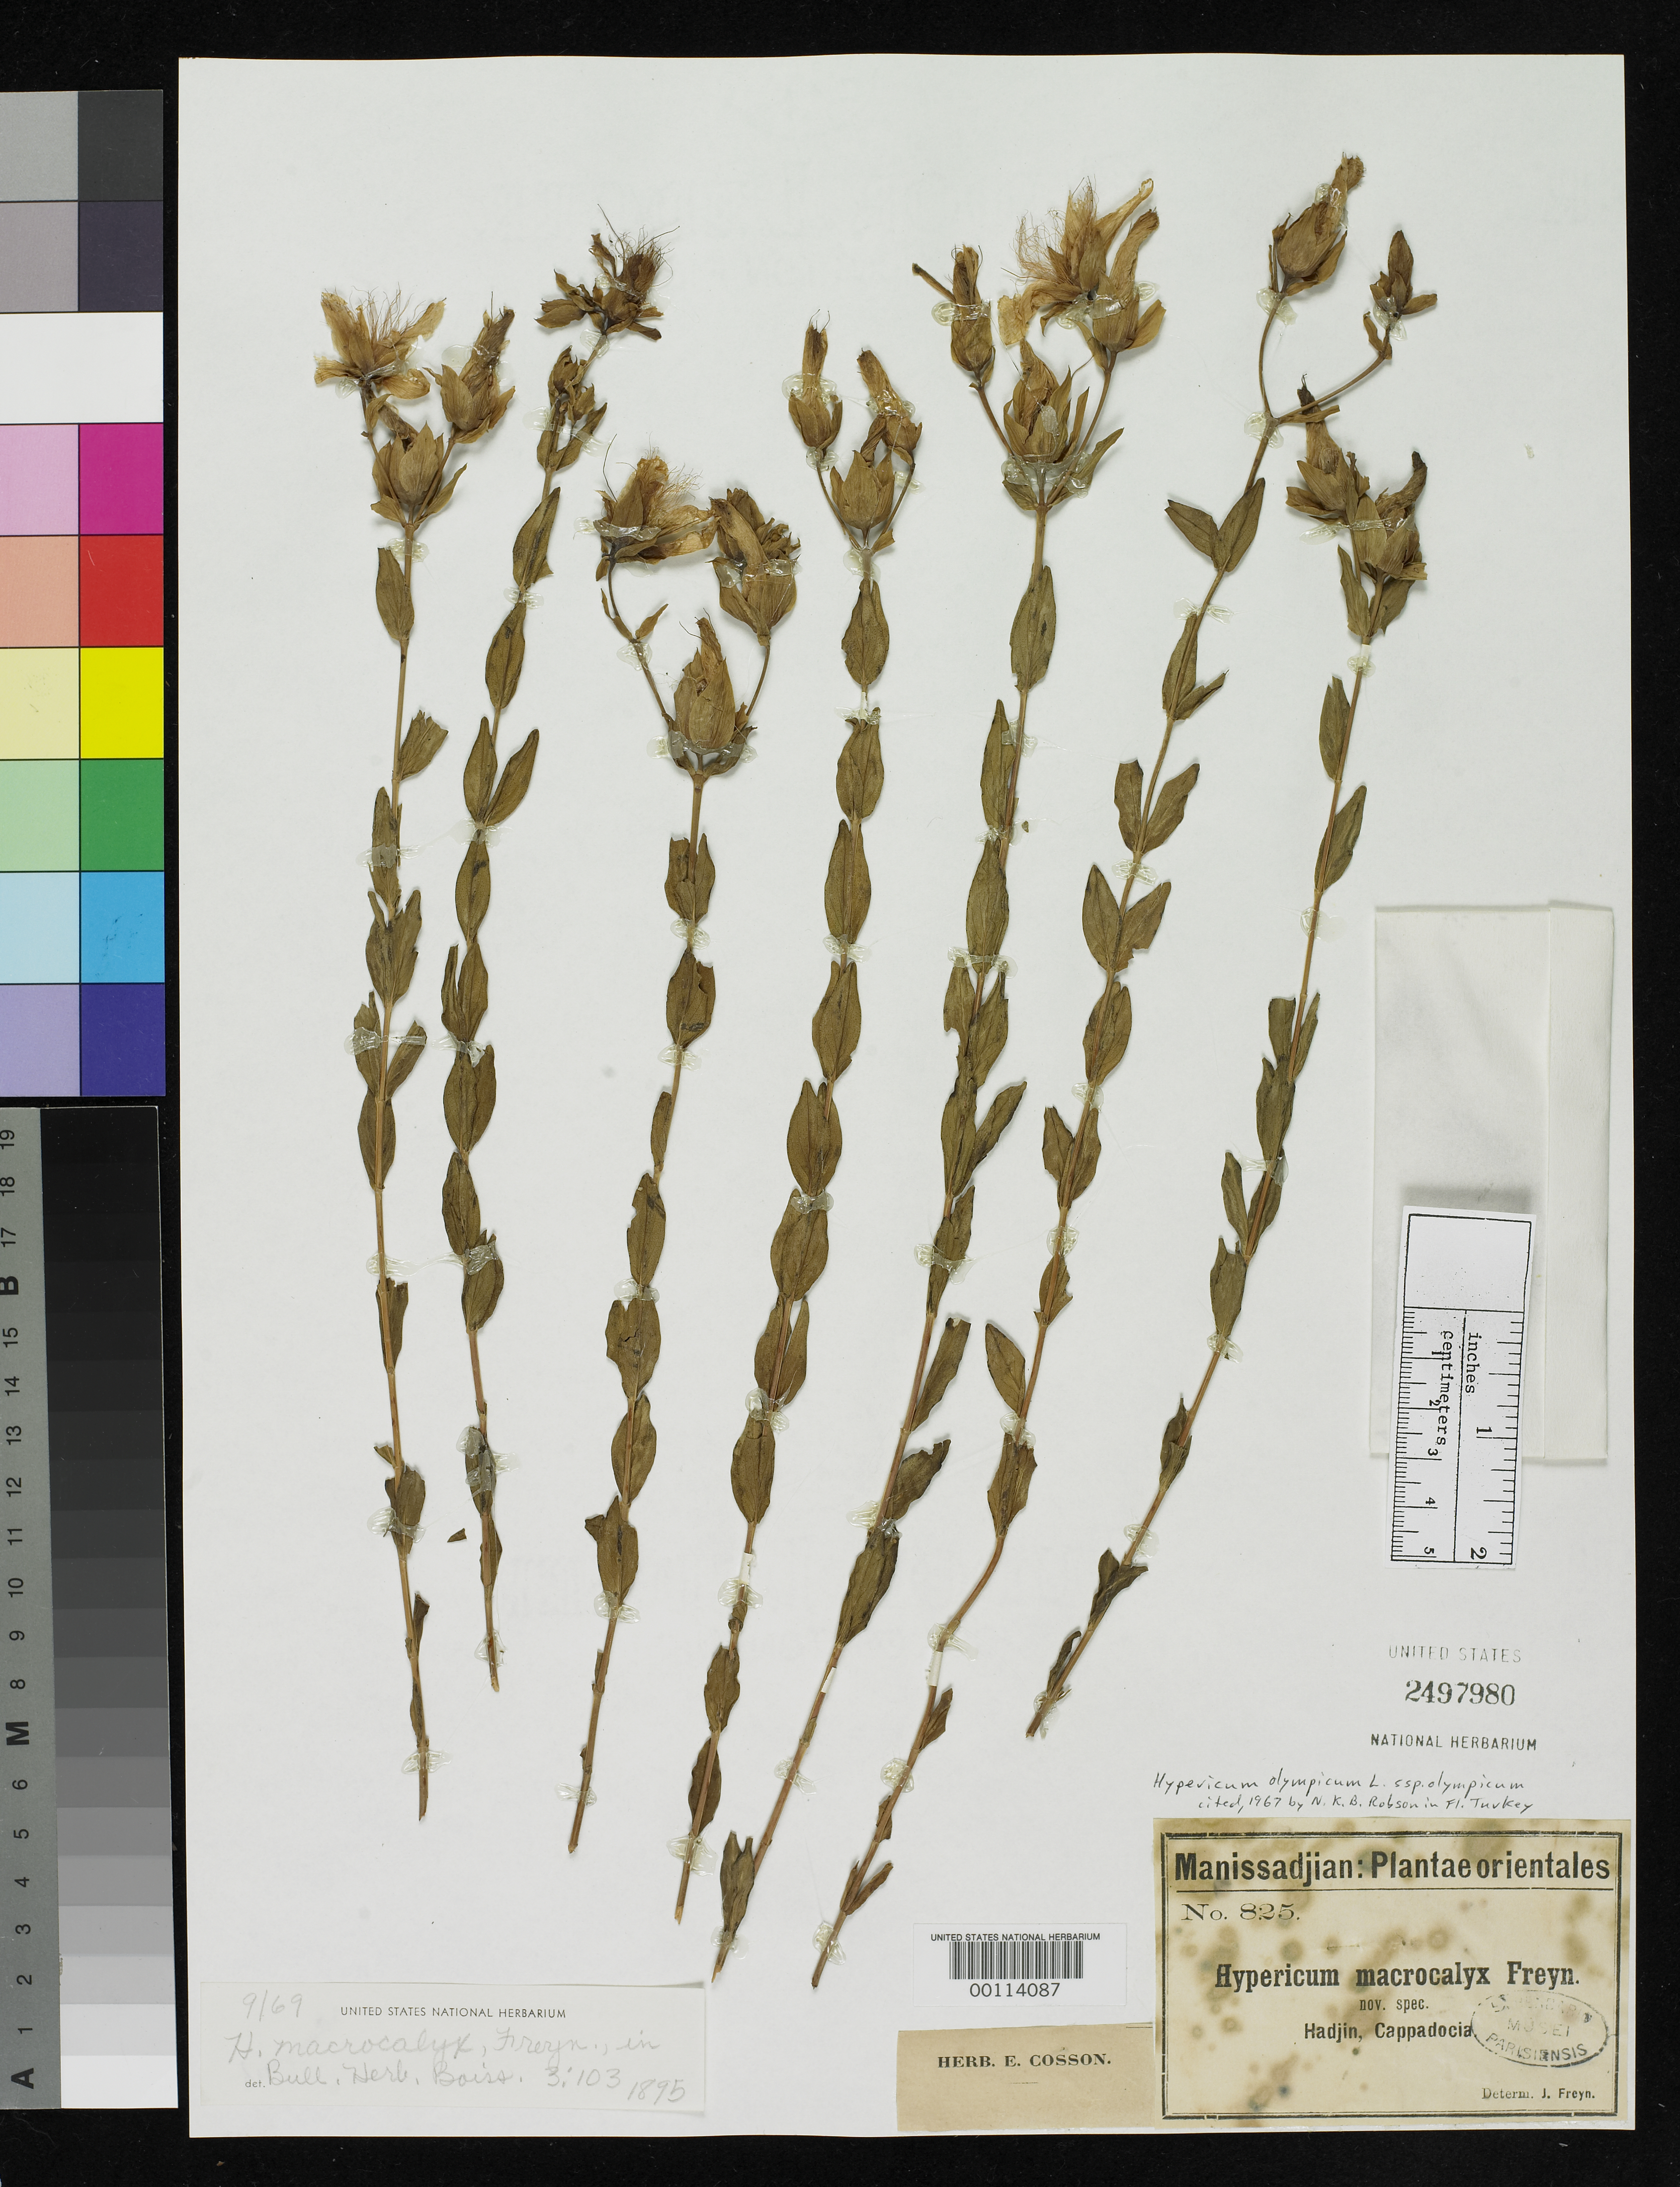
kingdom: Plantae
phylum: Tracheophyta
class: Magnoliopsida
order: Malpighiales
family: Hypericaceae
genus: Hypericum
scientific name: Hypericum macrocalyx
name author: Freyn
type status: Isotype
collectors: -. Manissadjian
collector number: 825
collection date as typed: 30 Jun 1893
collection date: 1893-06-30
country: Turkey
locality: Cappadocia, Hadjin.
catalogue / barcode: US 2497980